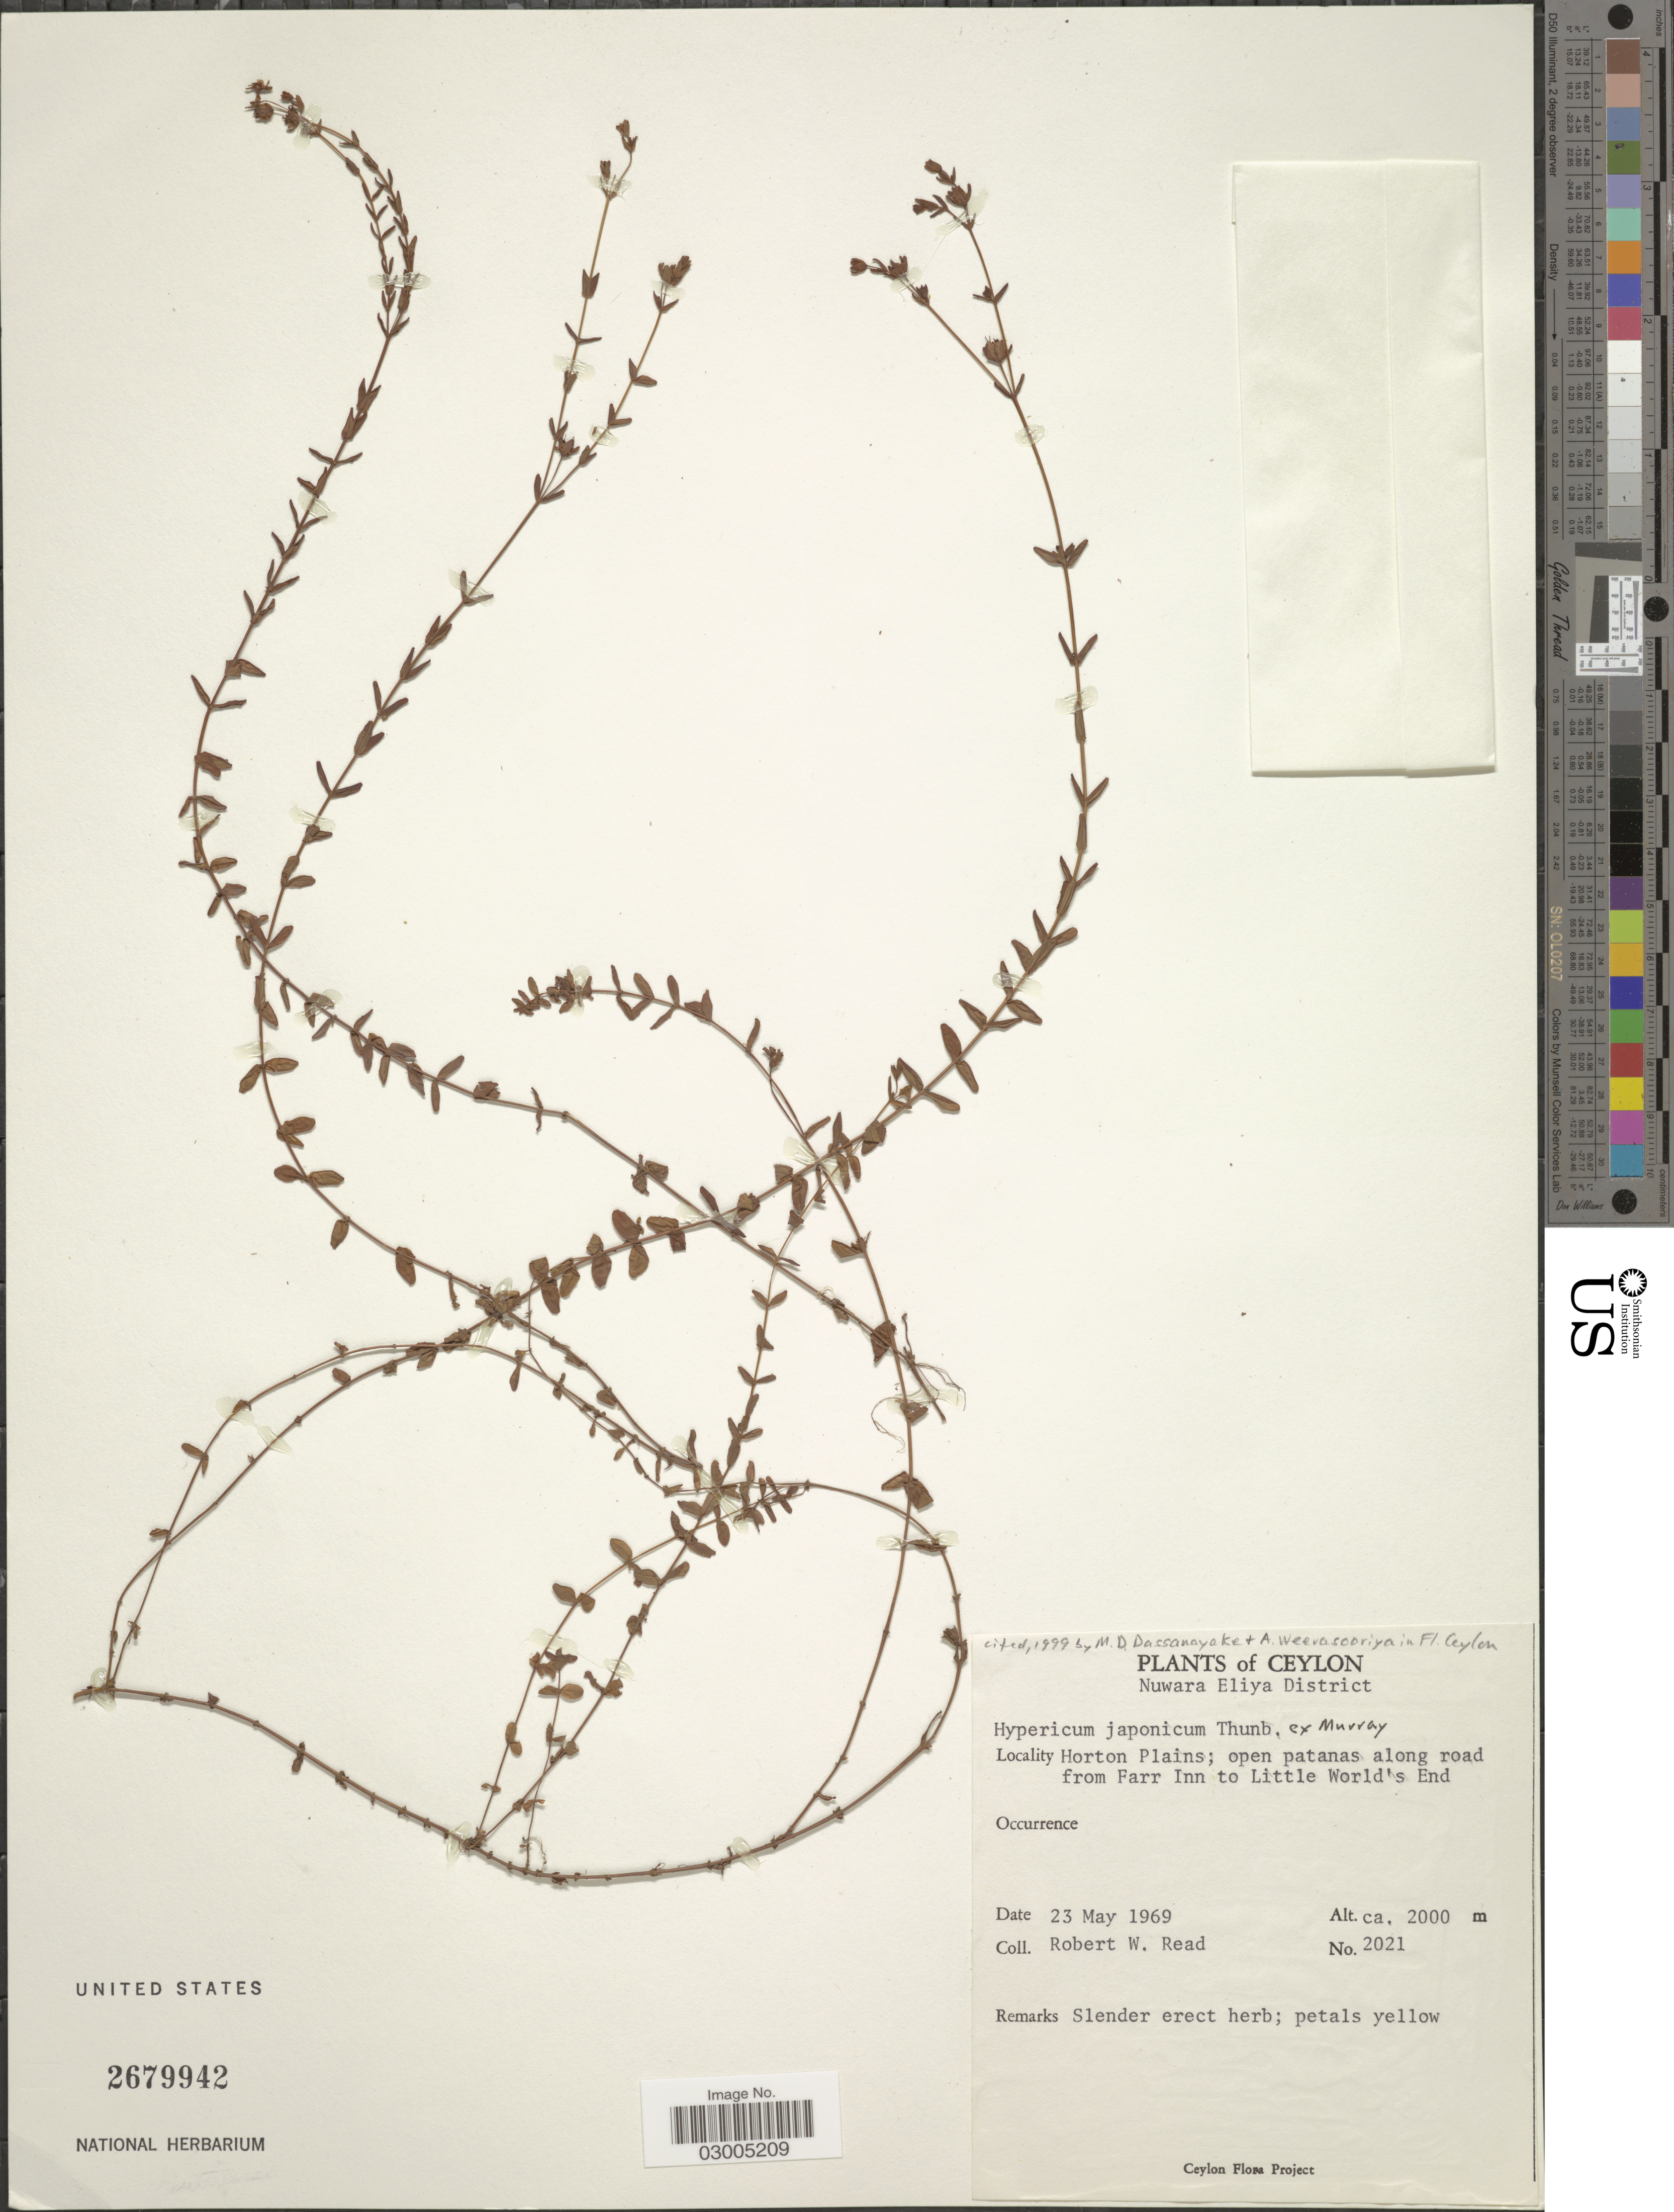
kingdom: Plantae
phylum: Tracheophyta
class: Magnoliopsida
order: Malpighiales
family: Hypericaceae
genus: Hypericum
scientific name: Hypericum japonicum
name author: Thunb.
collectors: R. W. Read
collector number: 2021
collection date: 1969-05-23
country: Sri Lanka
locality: Ceylon. Nuwara Eliya District. Horton Plains; open patanas along road from Farr Inn to Little World's End.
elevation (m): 2000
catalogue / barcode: US 2679942